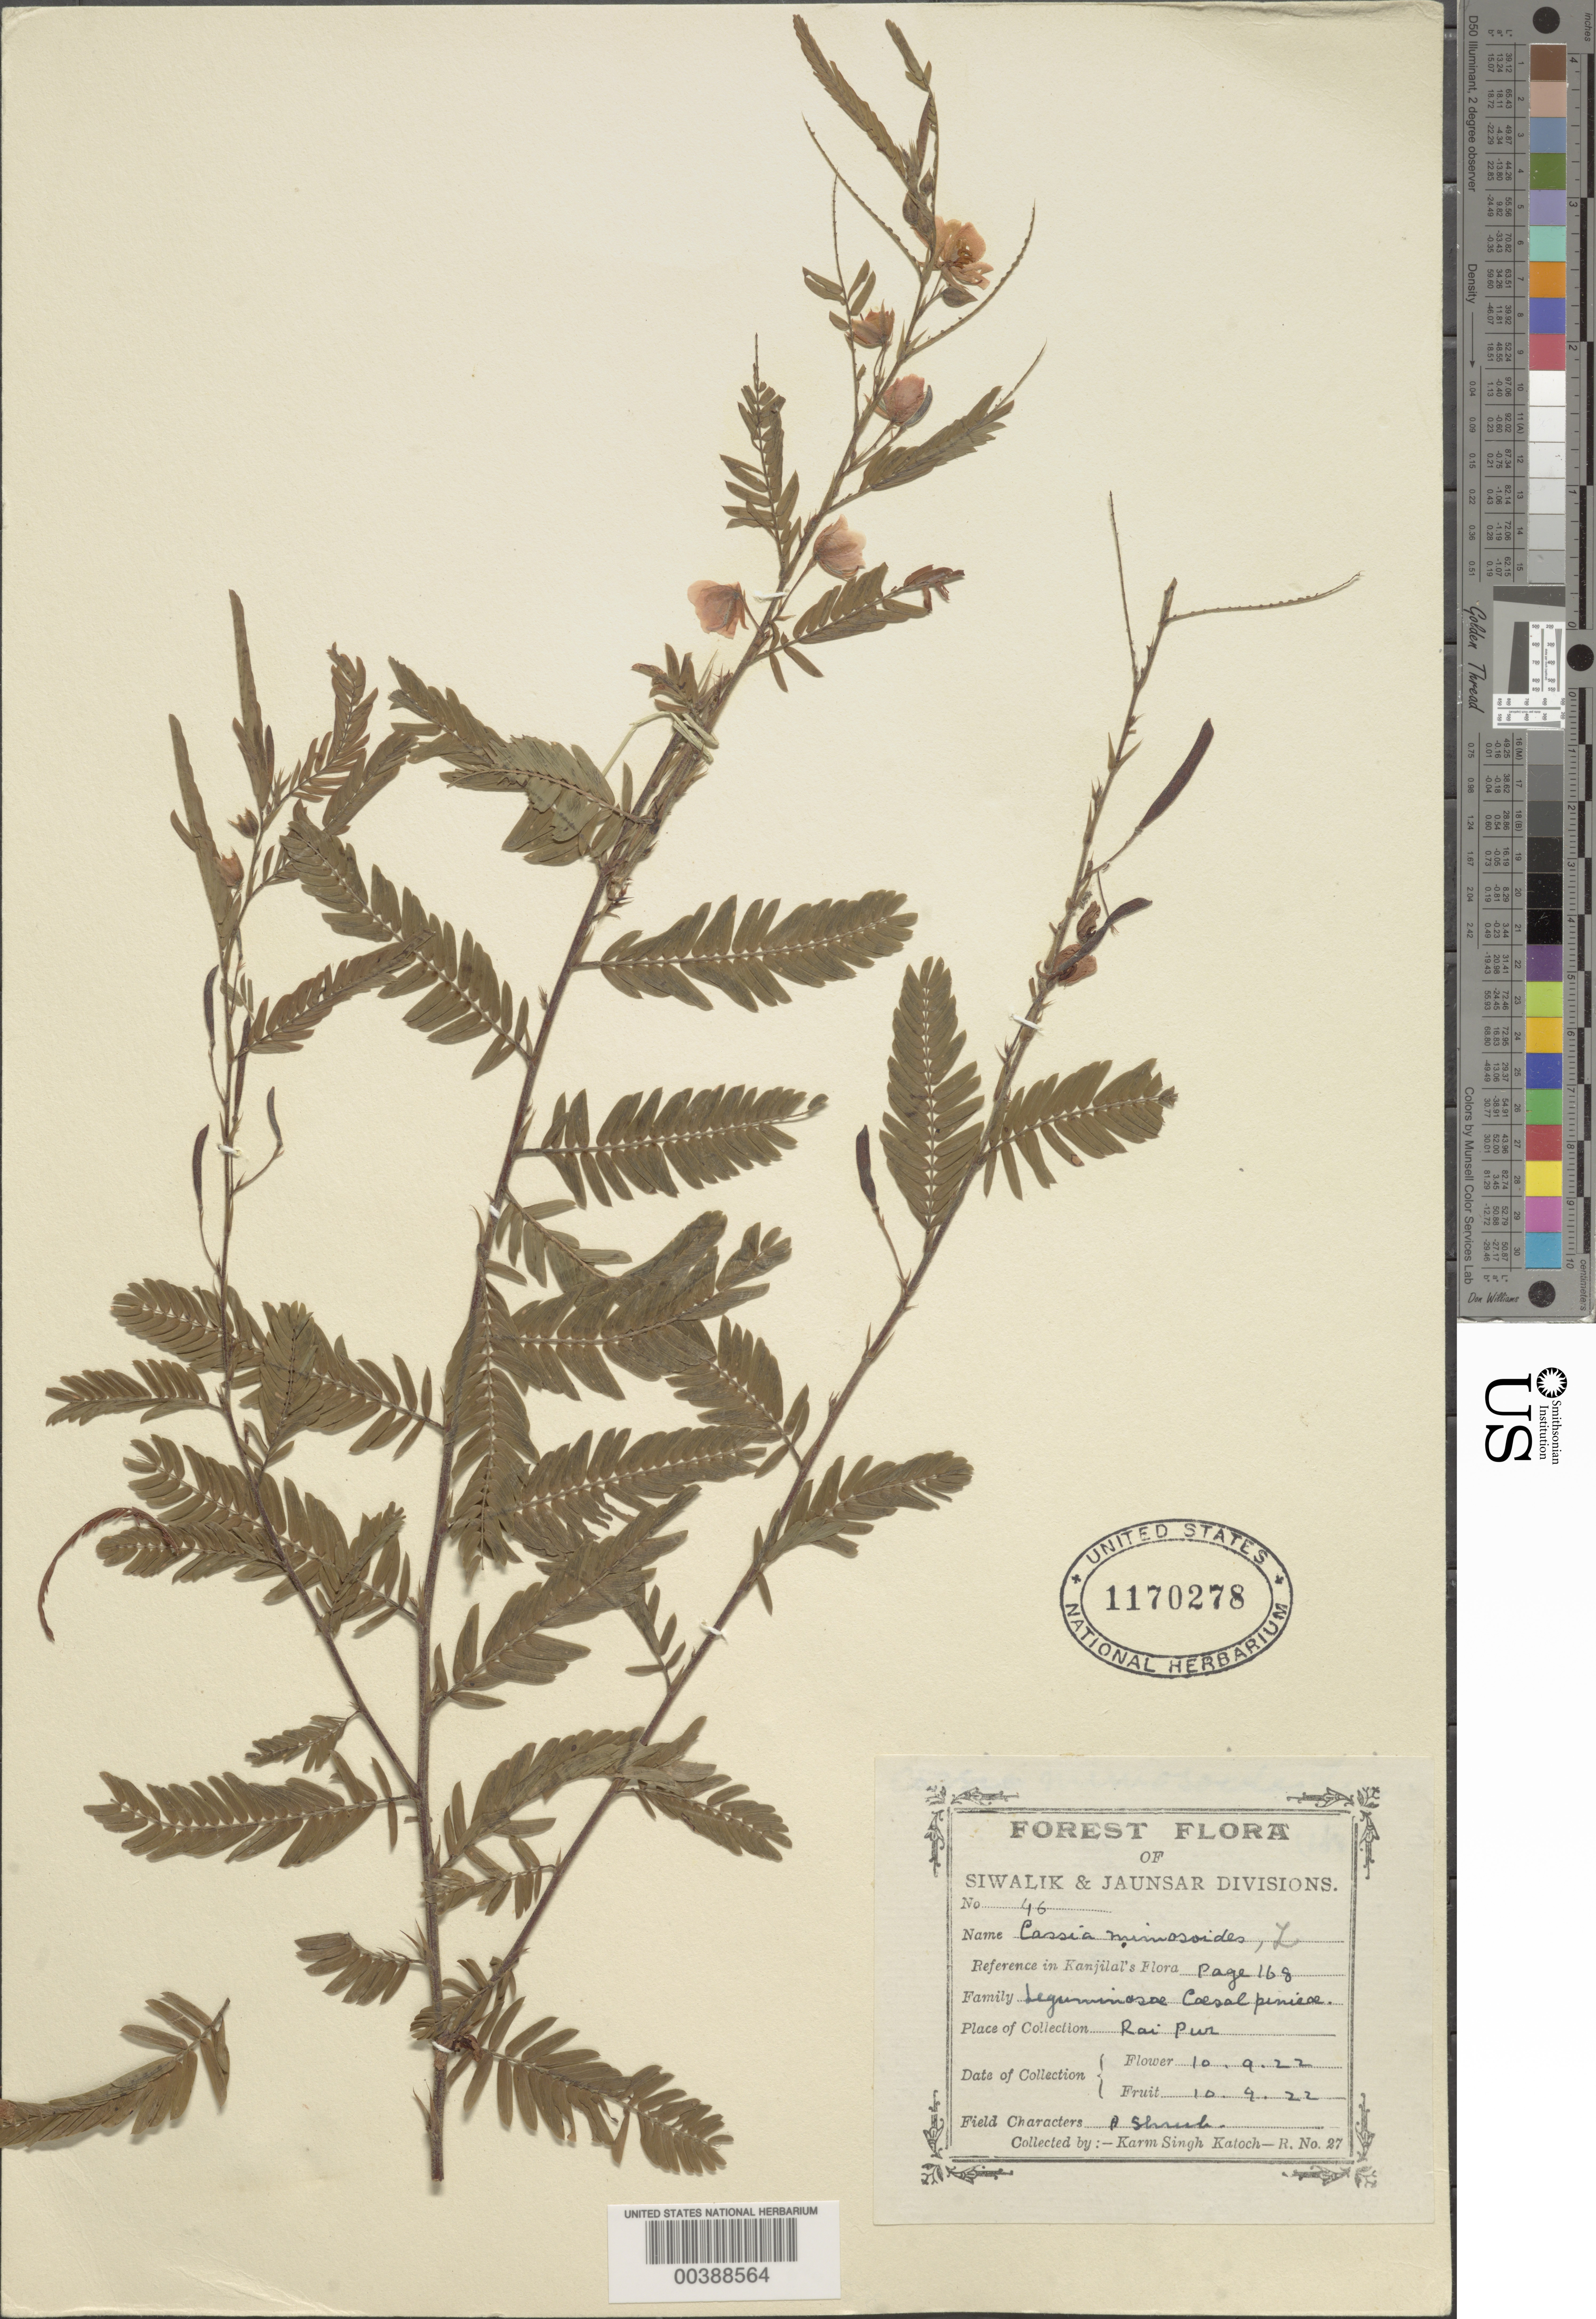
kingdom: Plantae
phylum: Tracheophyta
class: Magnoliopsida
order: Fabales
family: Fabaceae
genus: Chamaecrista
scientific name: Chamaecrista mimosoides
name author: (L.) Greene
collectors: K. Katoch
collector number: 27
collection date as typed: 10 Sep 1922 or 09 Oct 1922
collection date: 1922-09-10 or 1922-10-09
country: India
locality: Rai pur; siwalik and jaunsar divisions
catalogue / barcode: US 1170278